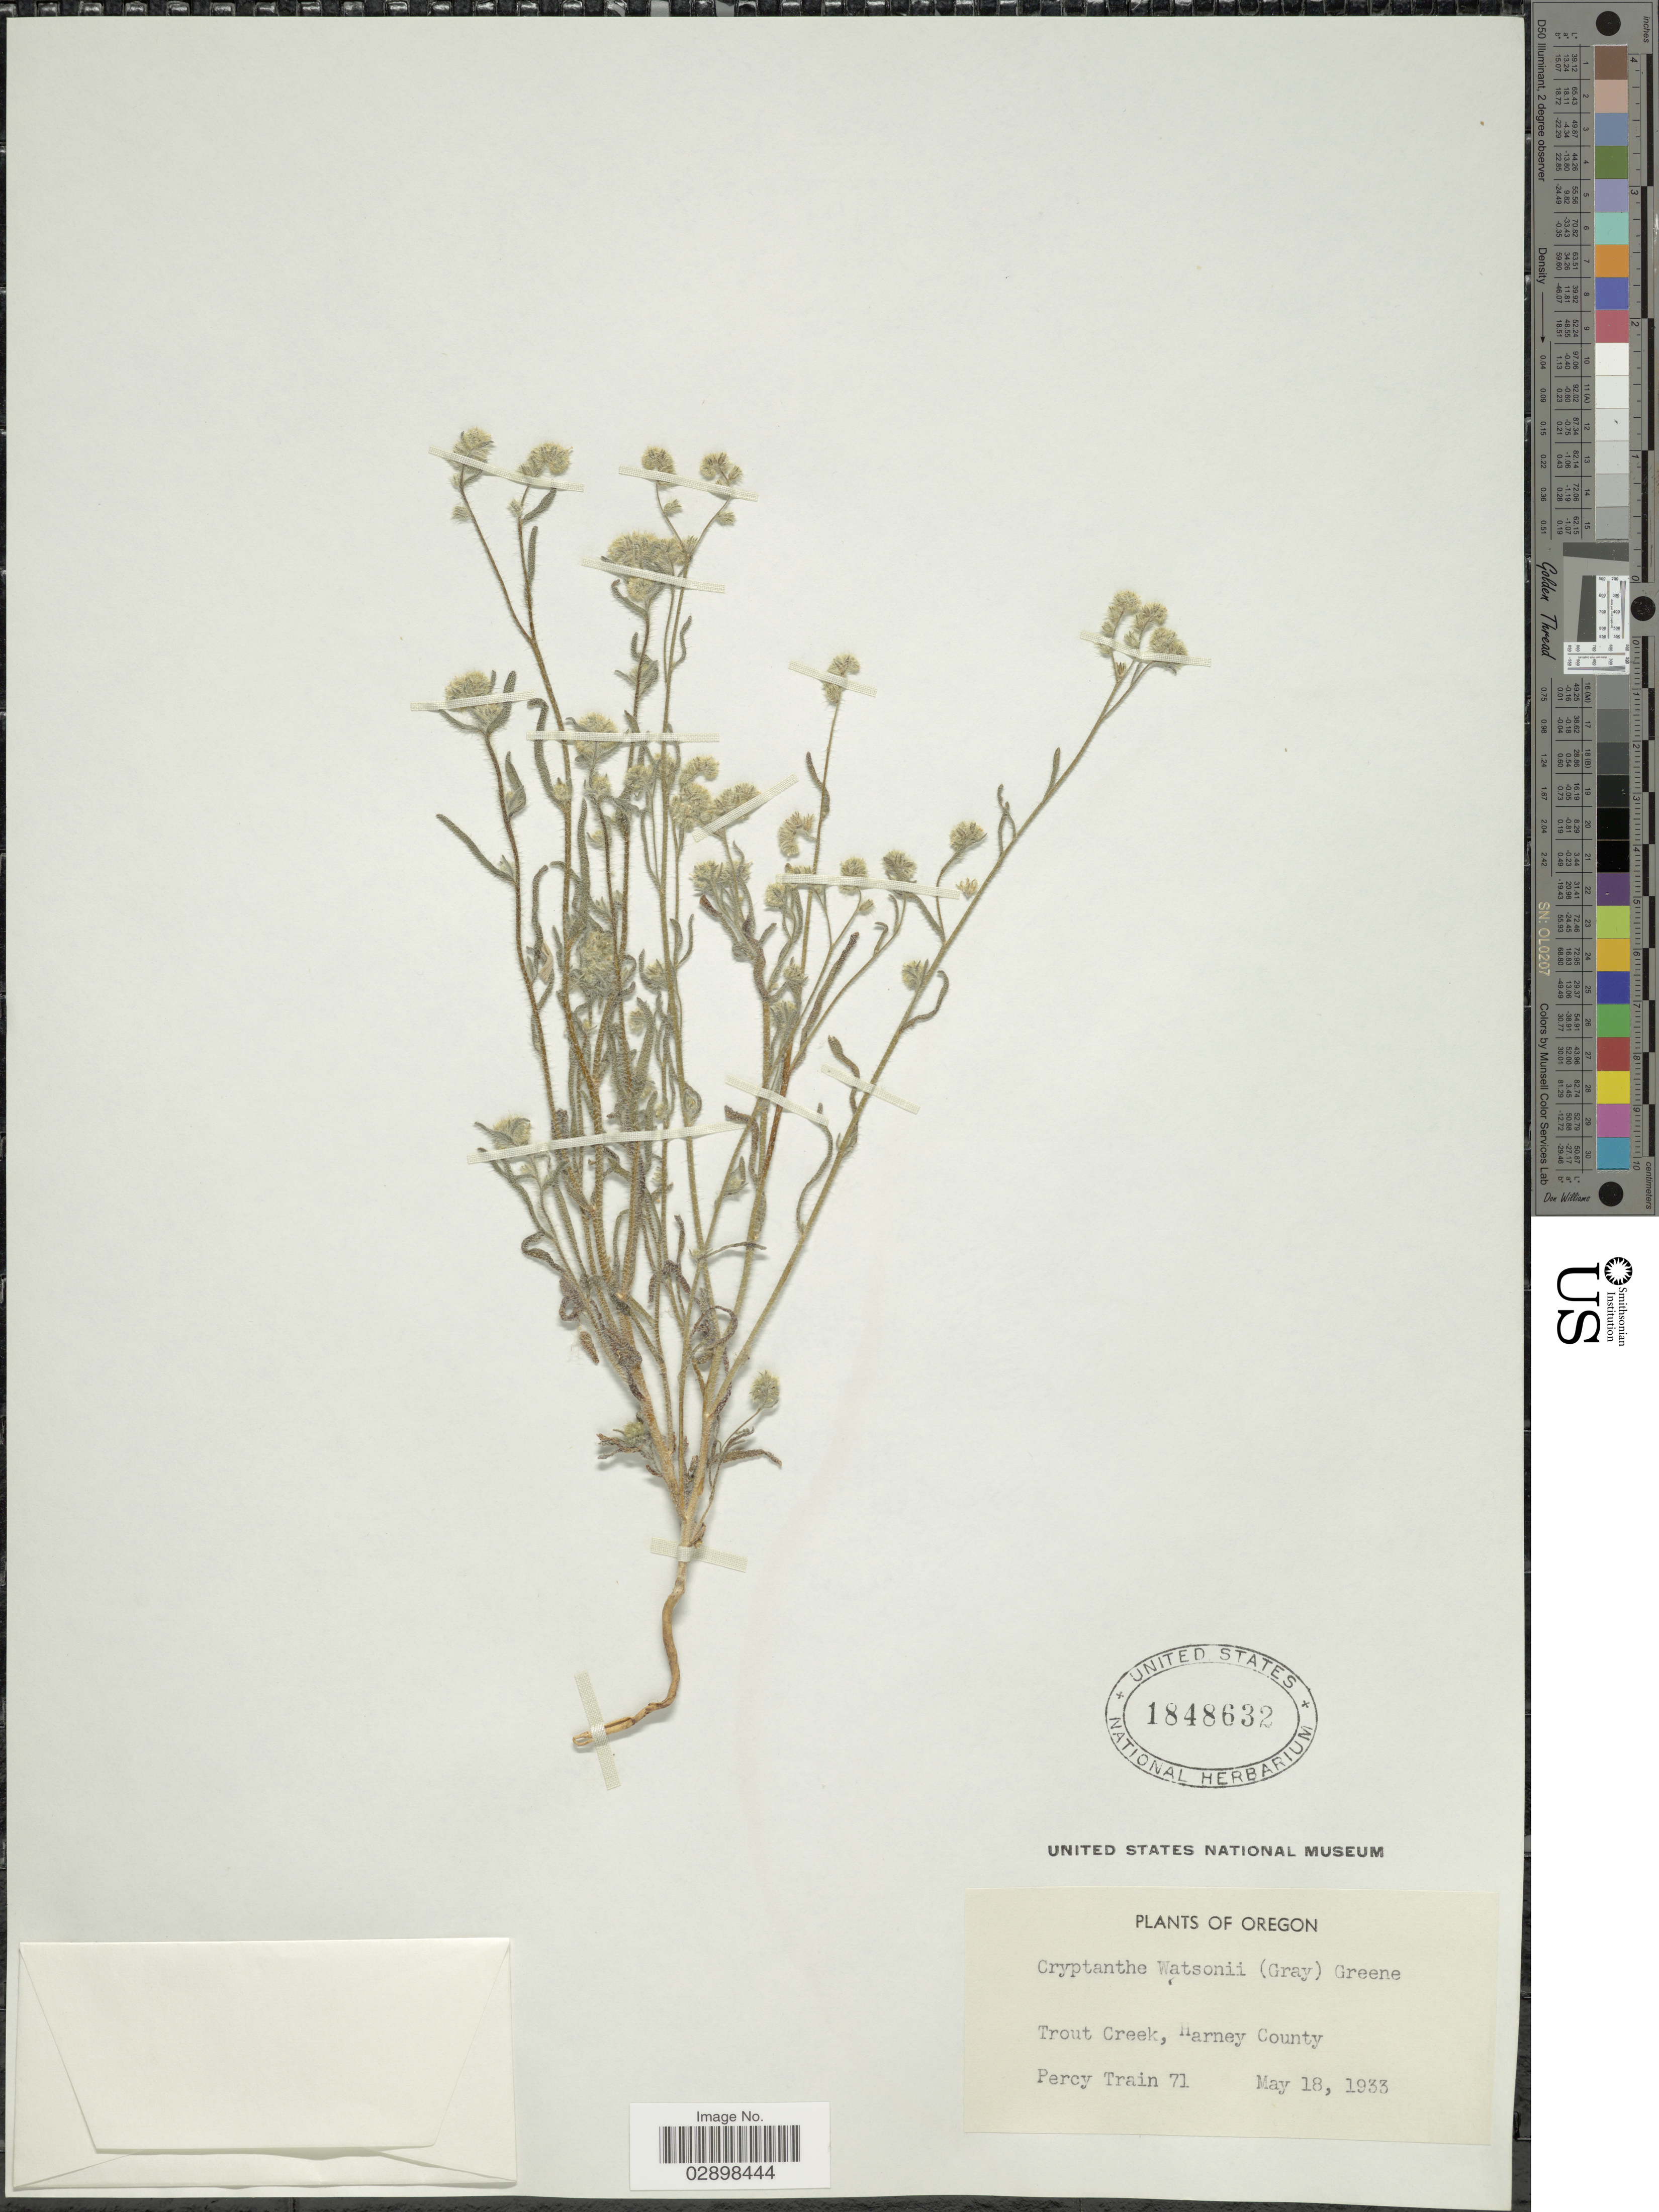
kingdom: Plantae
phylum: Tracheophyta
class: Magnoliopsida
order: Boraginales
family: Boraginaceae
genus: Cryptantha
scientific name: Cryptantha watsonii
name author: (A. Gray) Greene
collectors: P. Train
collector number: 71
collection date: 1933-05-18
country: United States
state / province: Oregon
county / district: Harney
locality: Trout Creek, Harney County.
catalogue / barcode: US 1848632